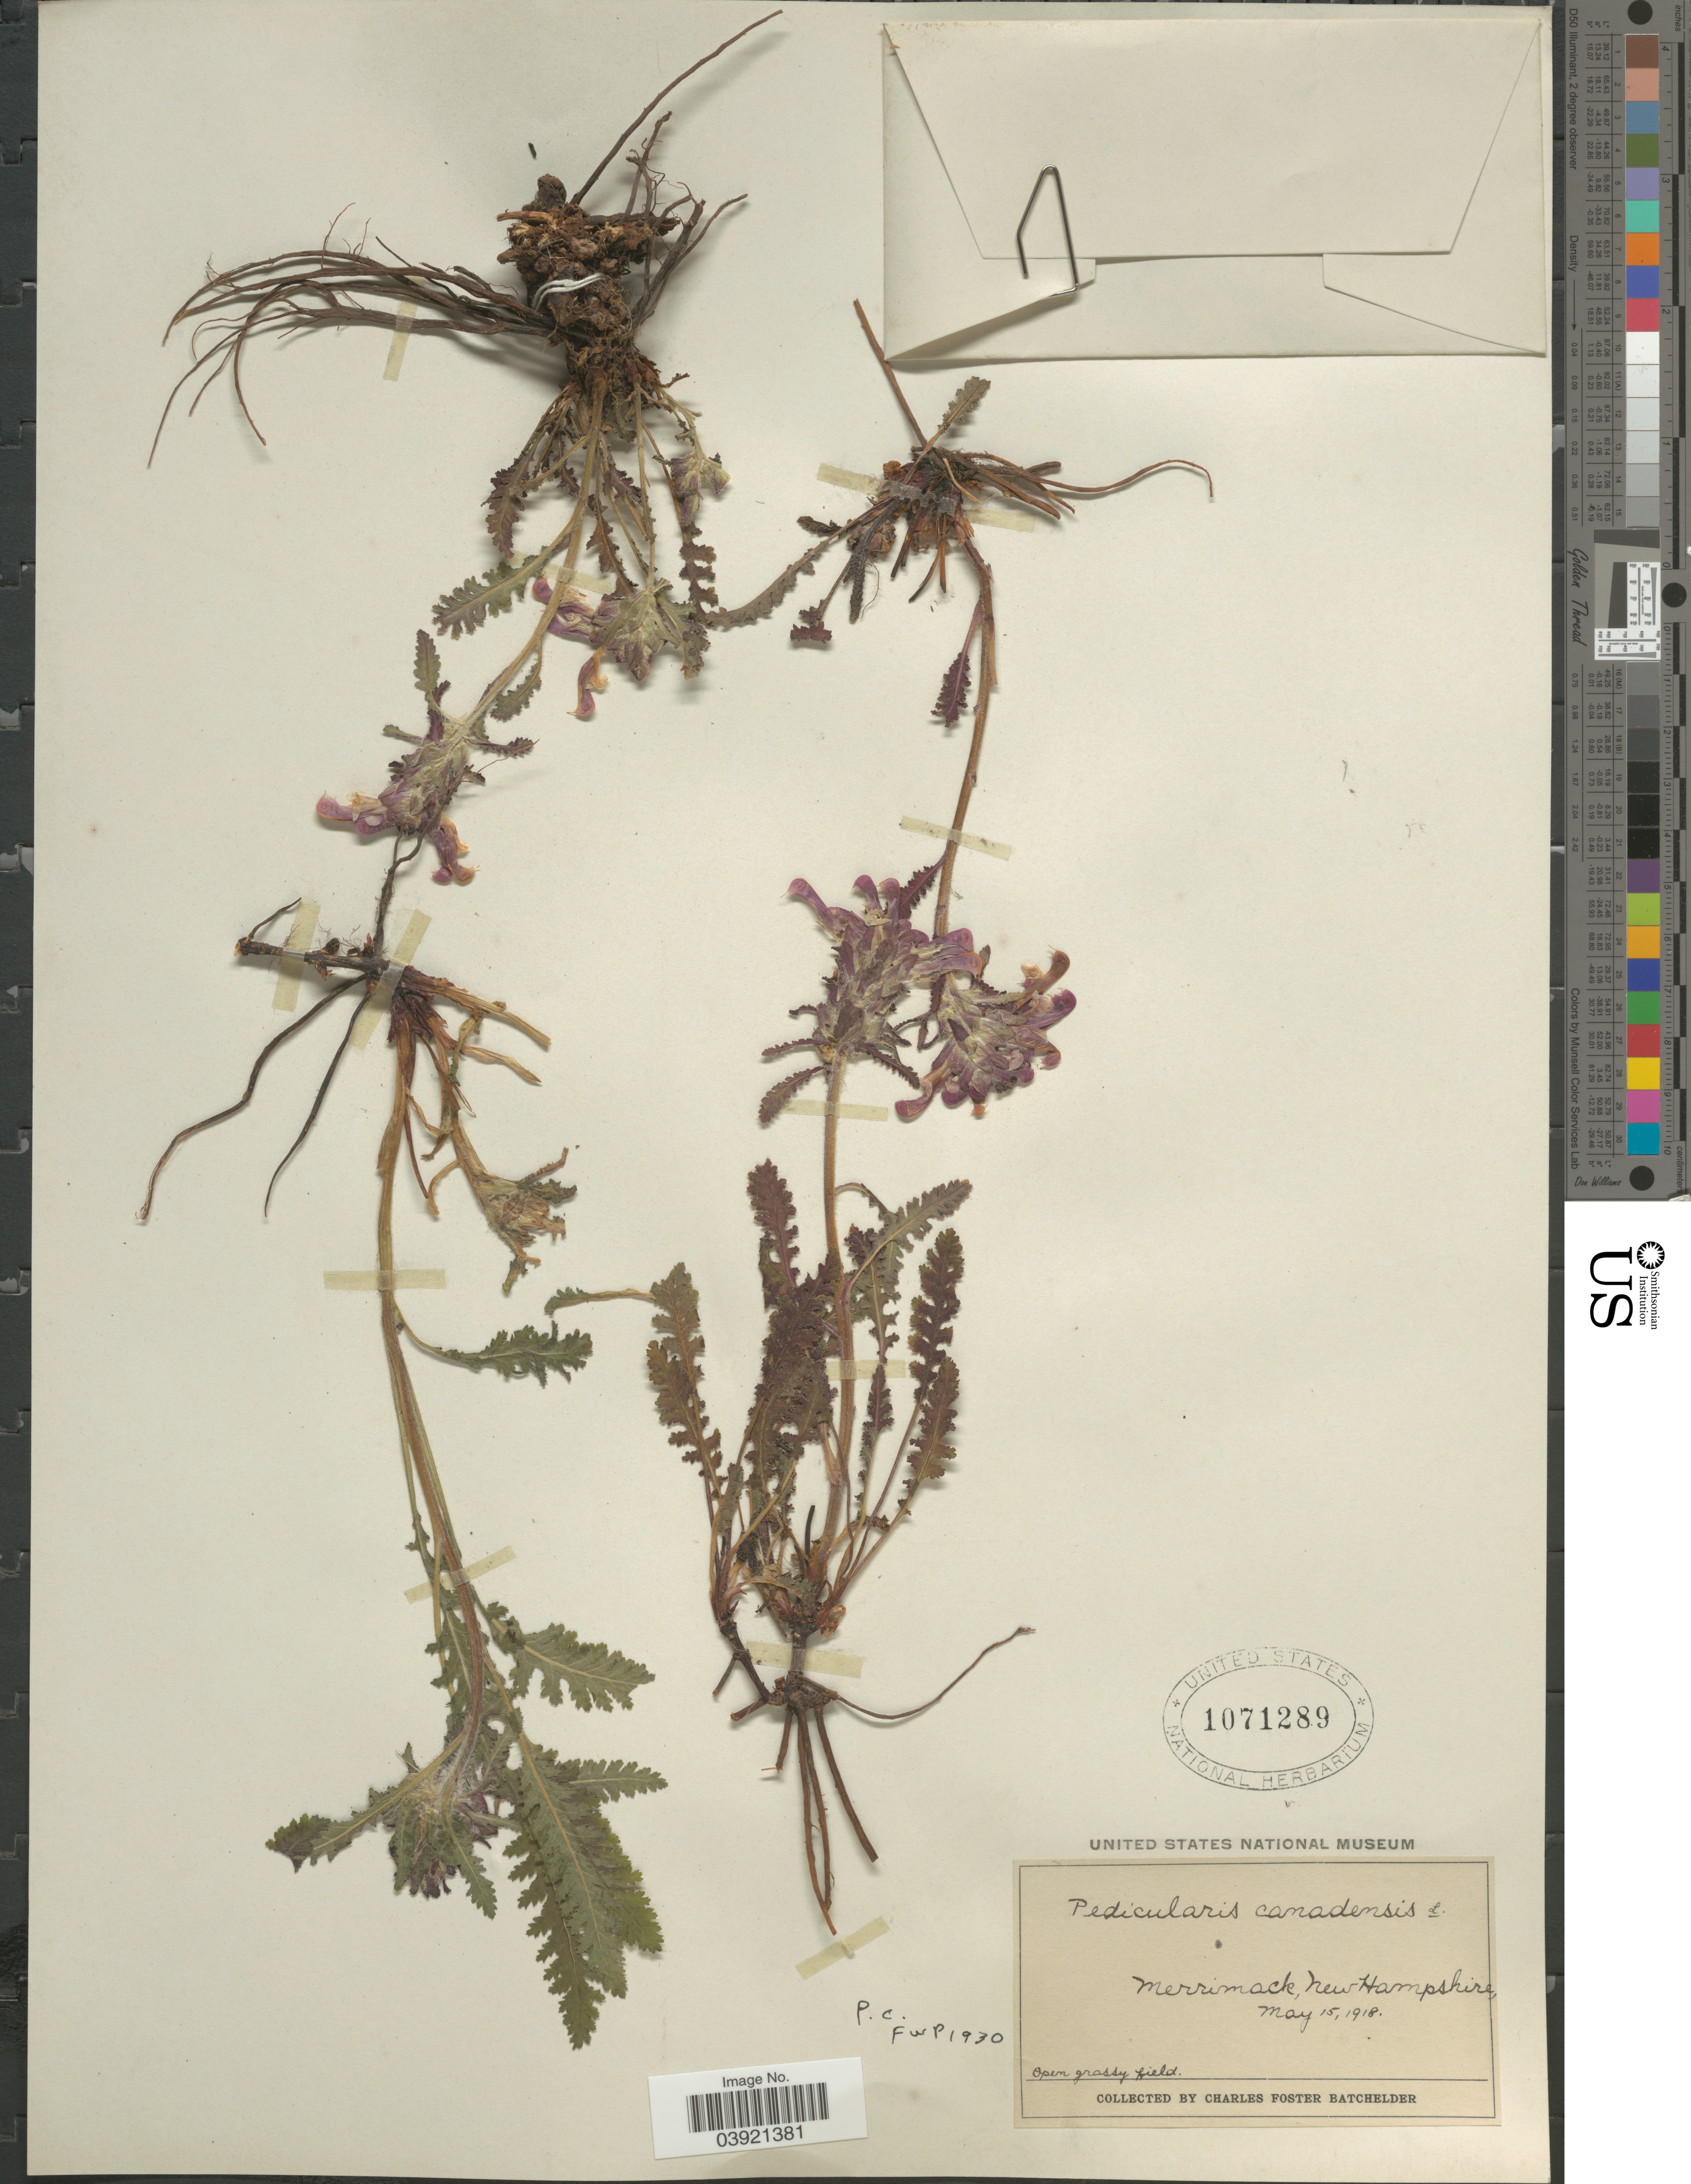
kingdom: Plantae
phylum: Tracheophyta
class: Magnoliopsida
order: Lamiales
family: Orobanchaceae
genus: Pedicularis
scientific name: Pedicularis canadensis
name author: L.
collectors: C. Batchelder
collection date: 1918-05-15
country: United States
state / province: New Hampshire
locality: Merrimack.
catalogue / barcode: US 1071289